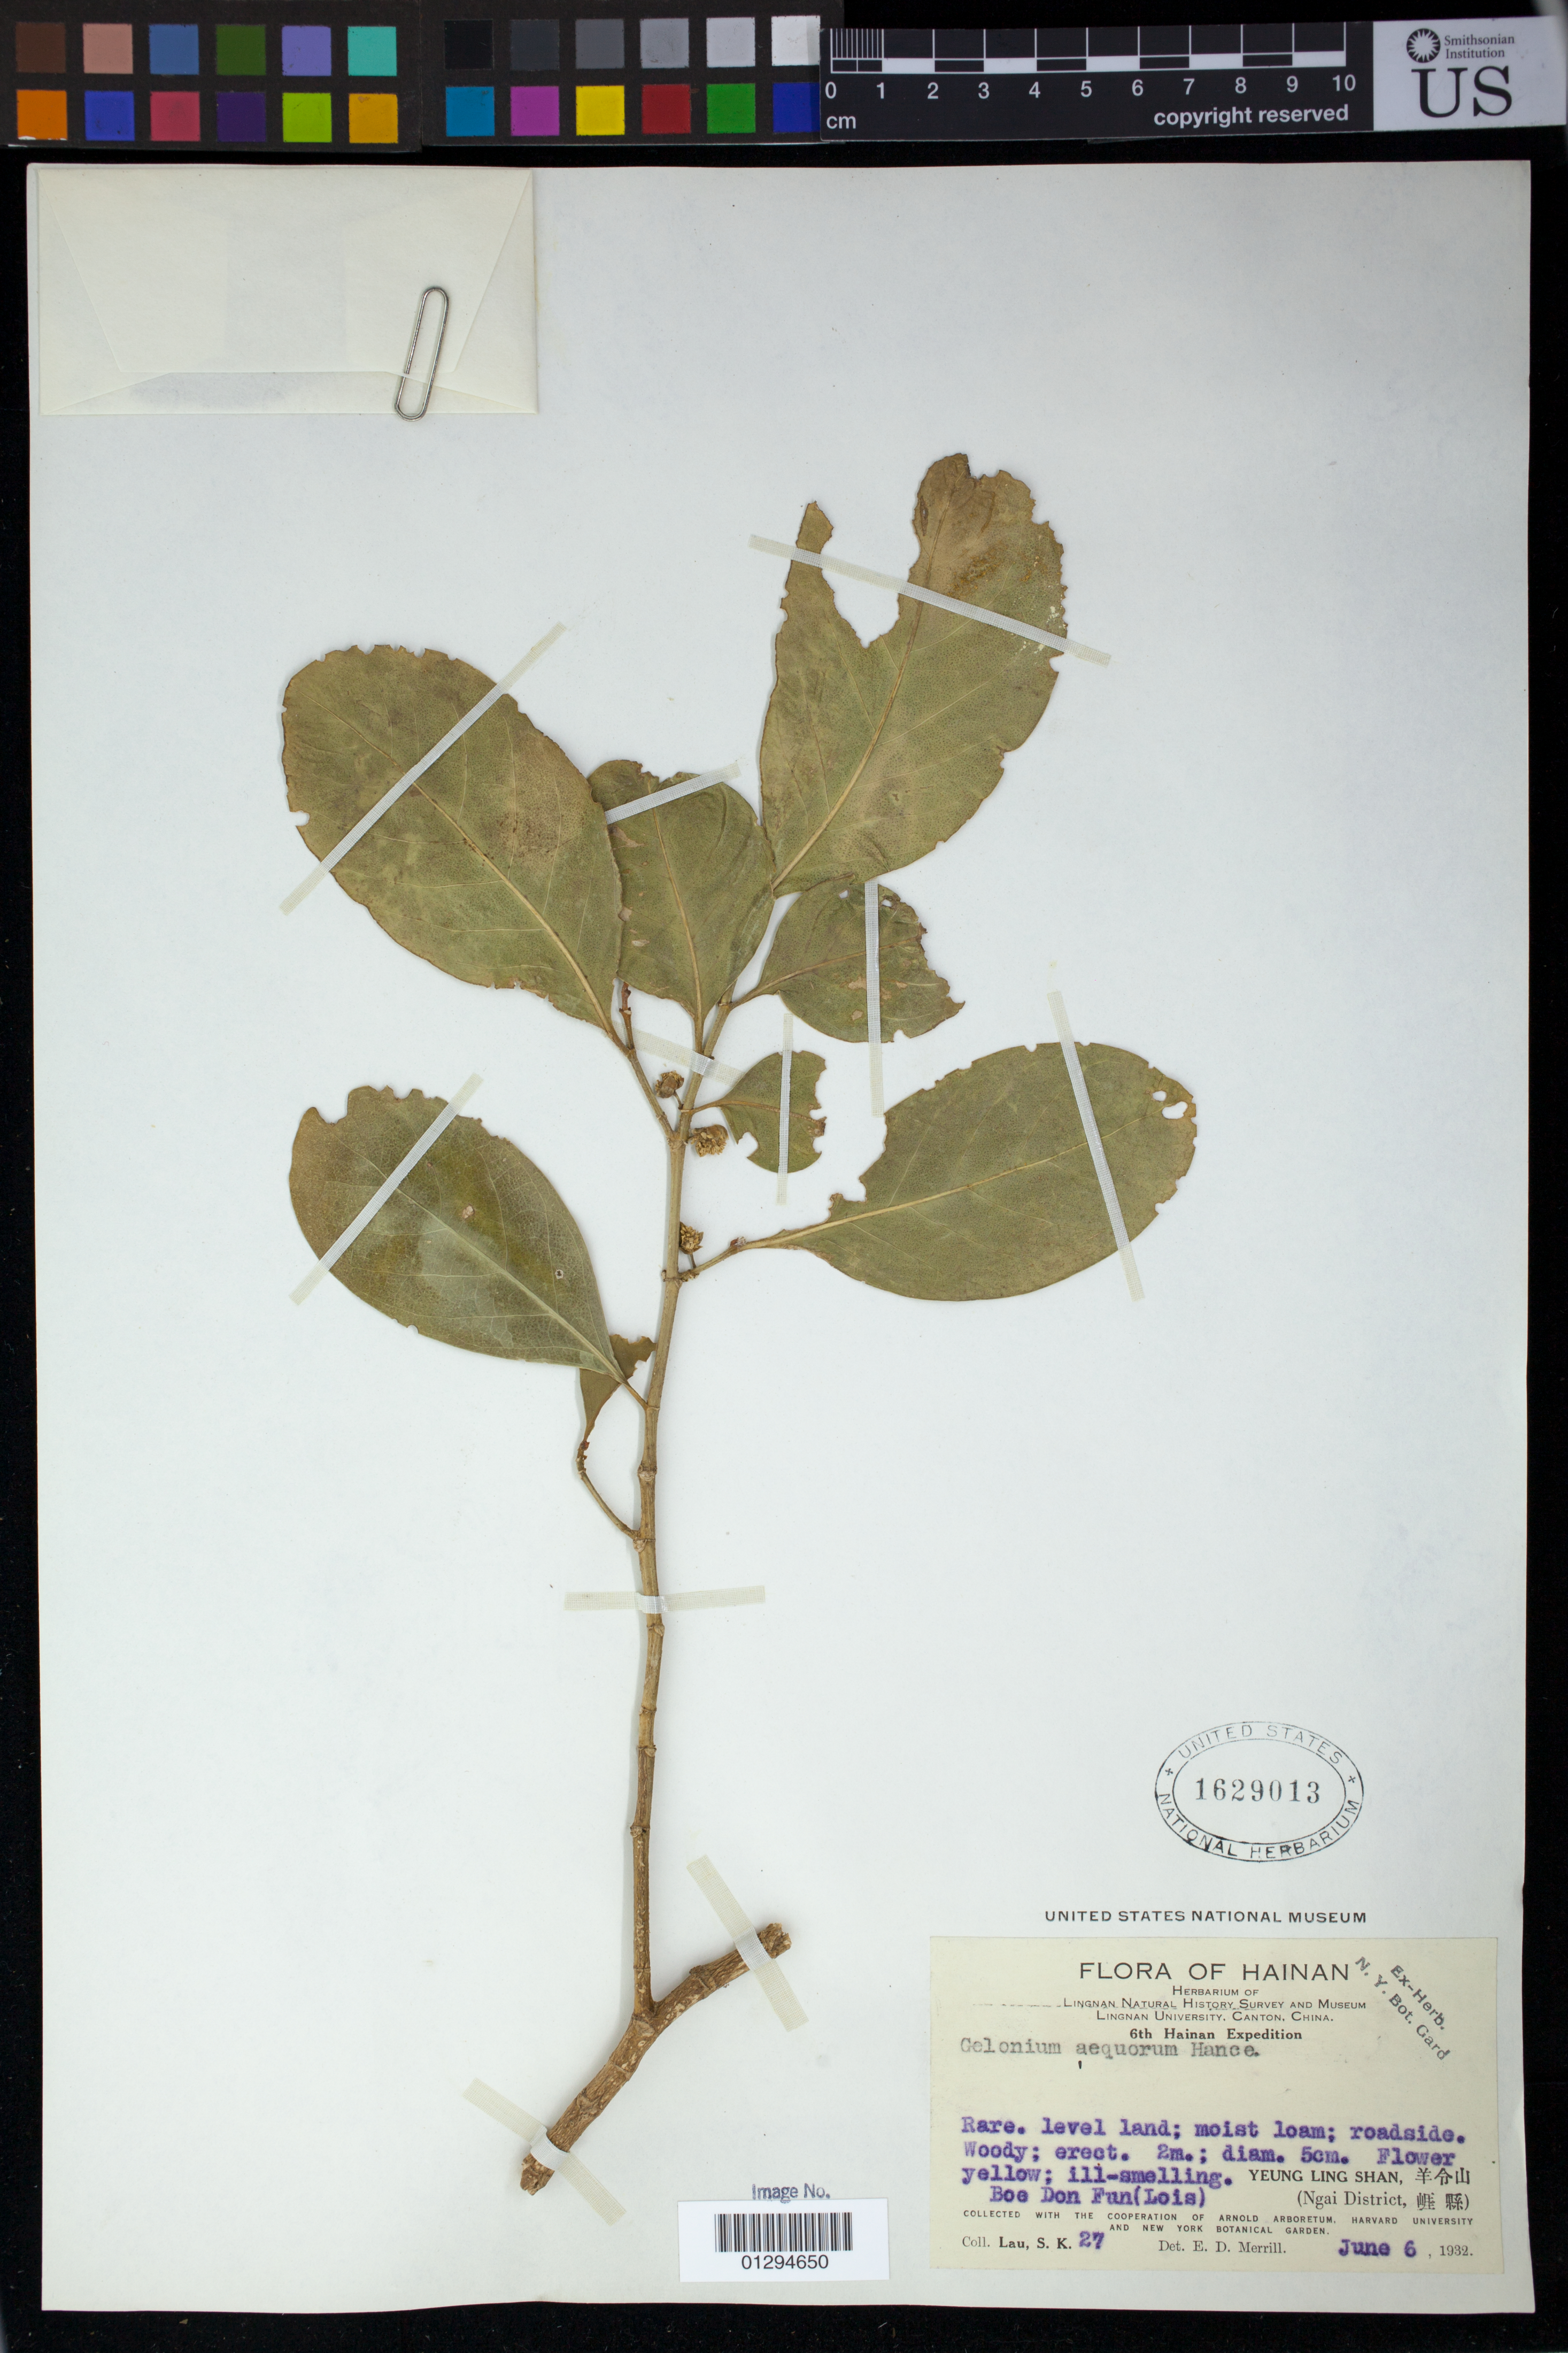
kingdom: Plantae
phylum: Tracheophyta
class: Magnoliopsida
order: Malpighiales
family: Euphorbiaceae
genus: Gelonium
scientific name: Gelonium aequoreum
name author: Hance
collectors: S. K. Lau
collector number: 27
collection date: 1932-06-02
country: China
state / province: Hainan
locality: Yeung Ling Shan (Ngai District) Boe Don Fun (Lois)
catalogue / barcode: US 1629013